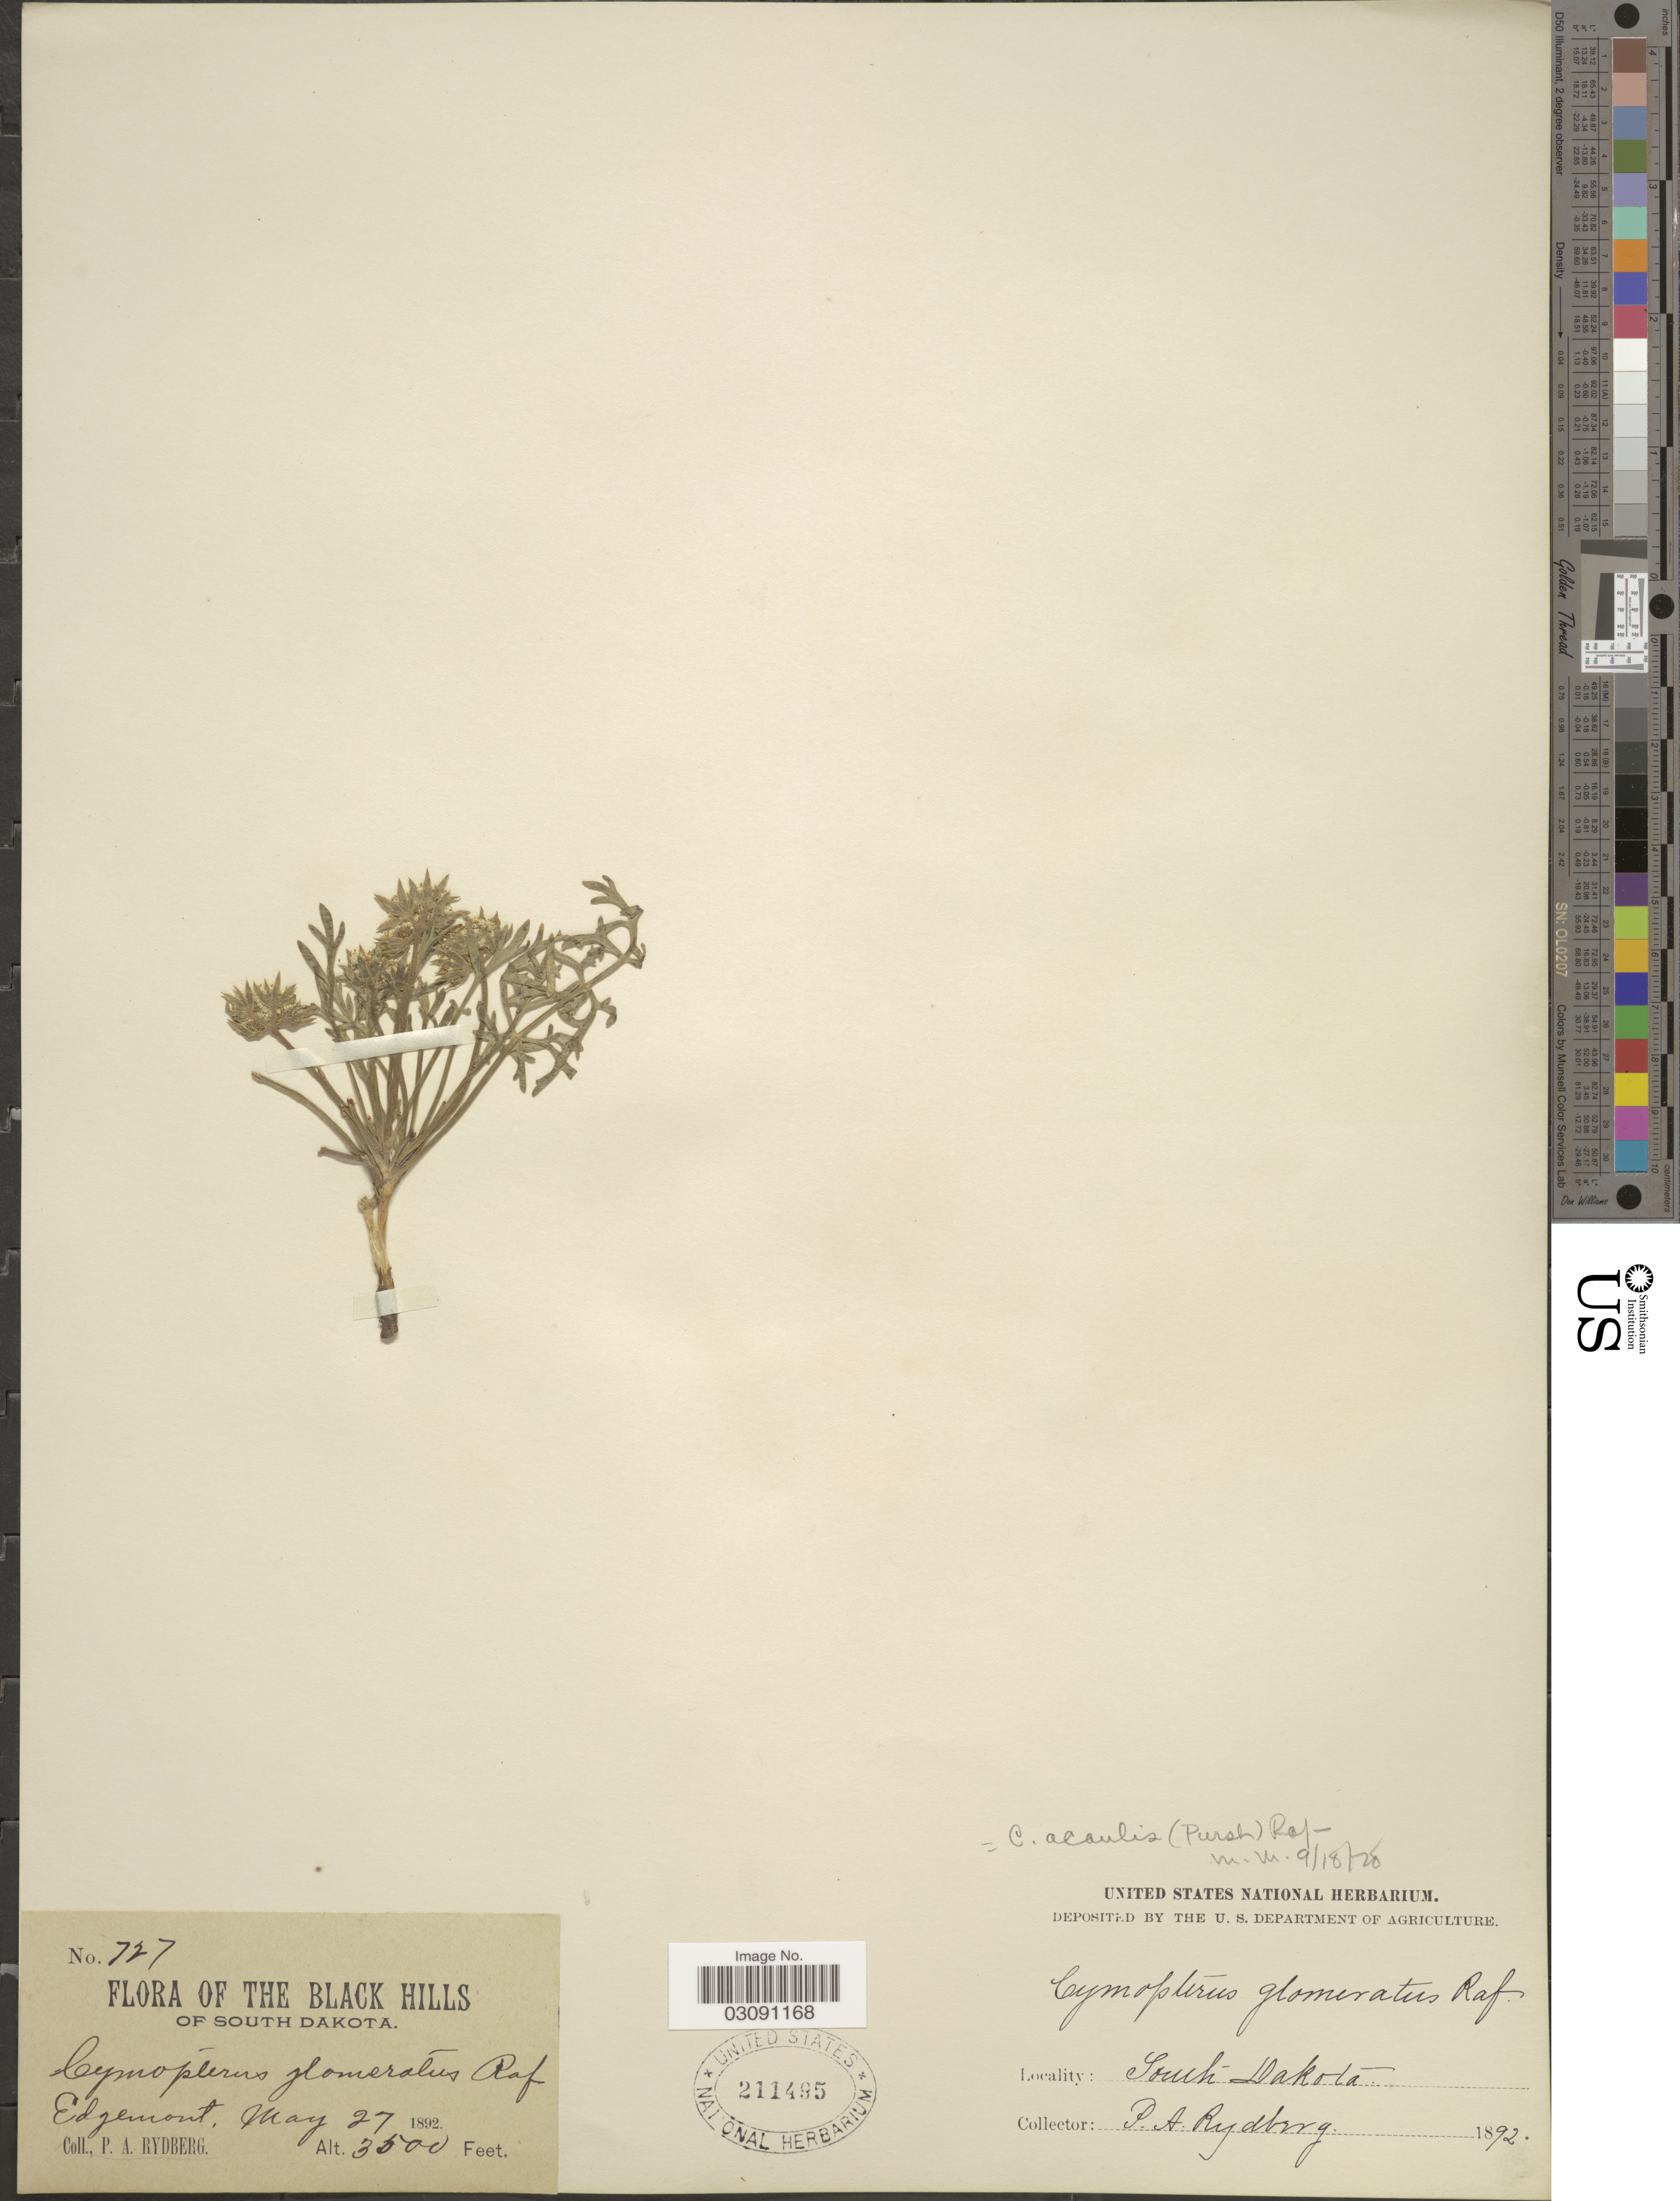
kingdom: Plantae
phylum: Tracheophyta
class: Magnoliopsida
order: Apiales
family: Apiaceae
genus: Cymopterus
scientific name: Cymopterus acaulis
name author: (Pursh) Raf.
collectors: P. A. Rydberg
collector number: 727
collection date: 1892-05-27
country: United States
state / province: South Dakota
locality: The Black Hills, Edgemont.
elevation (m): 10668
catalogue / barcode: US 211495